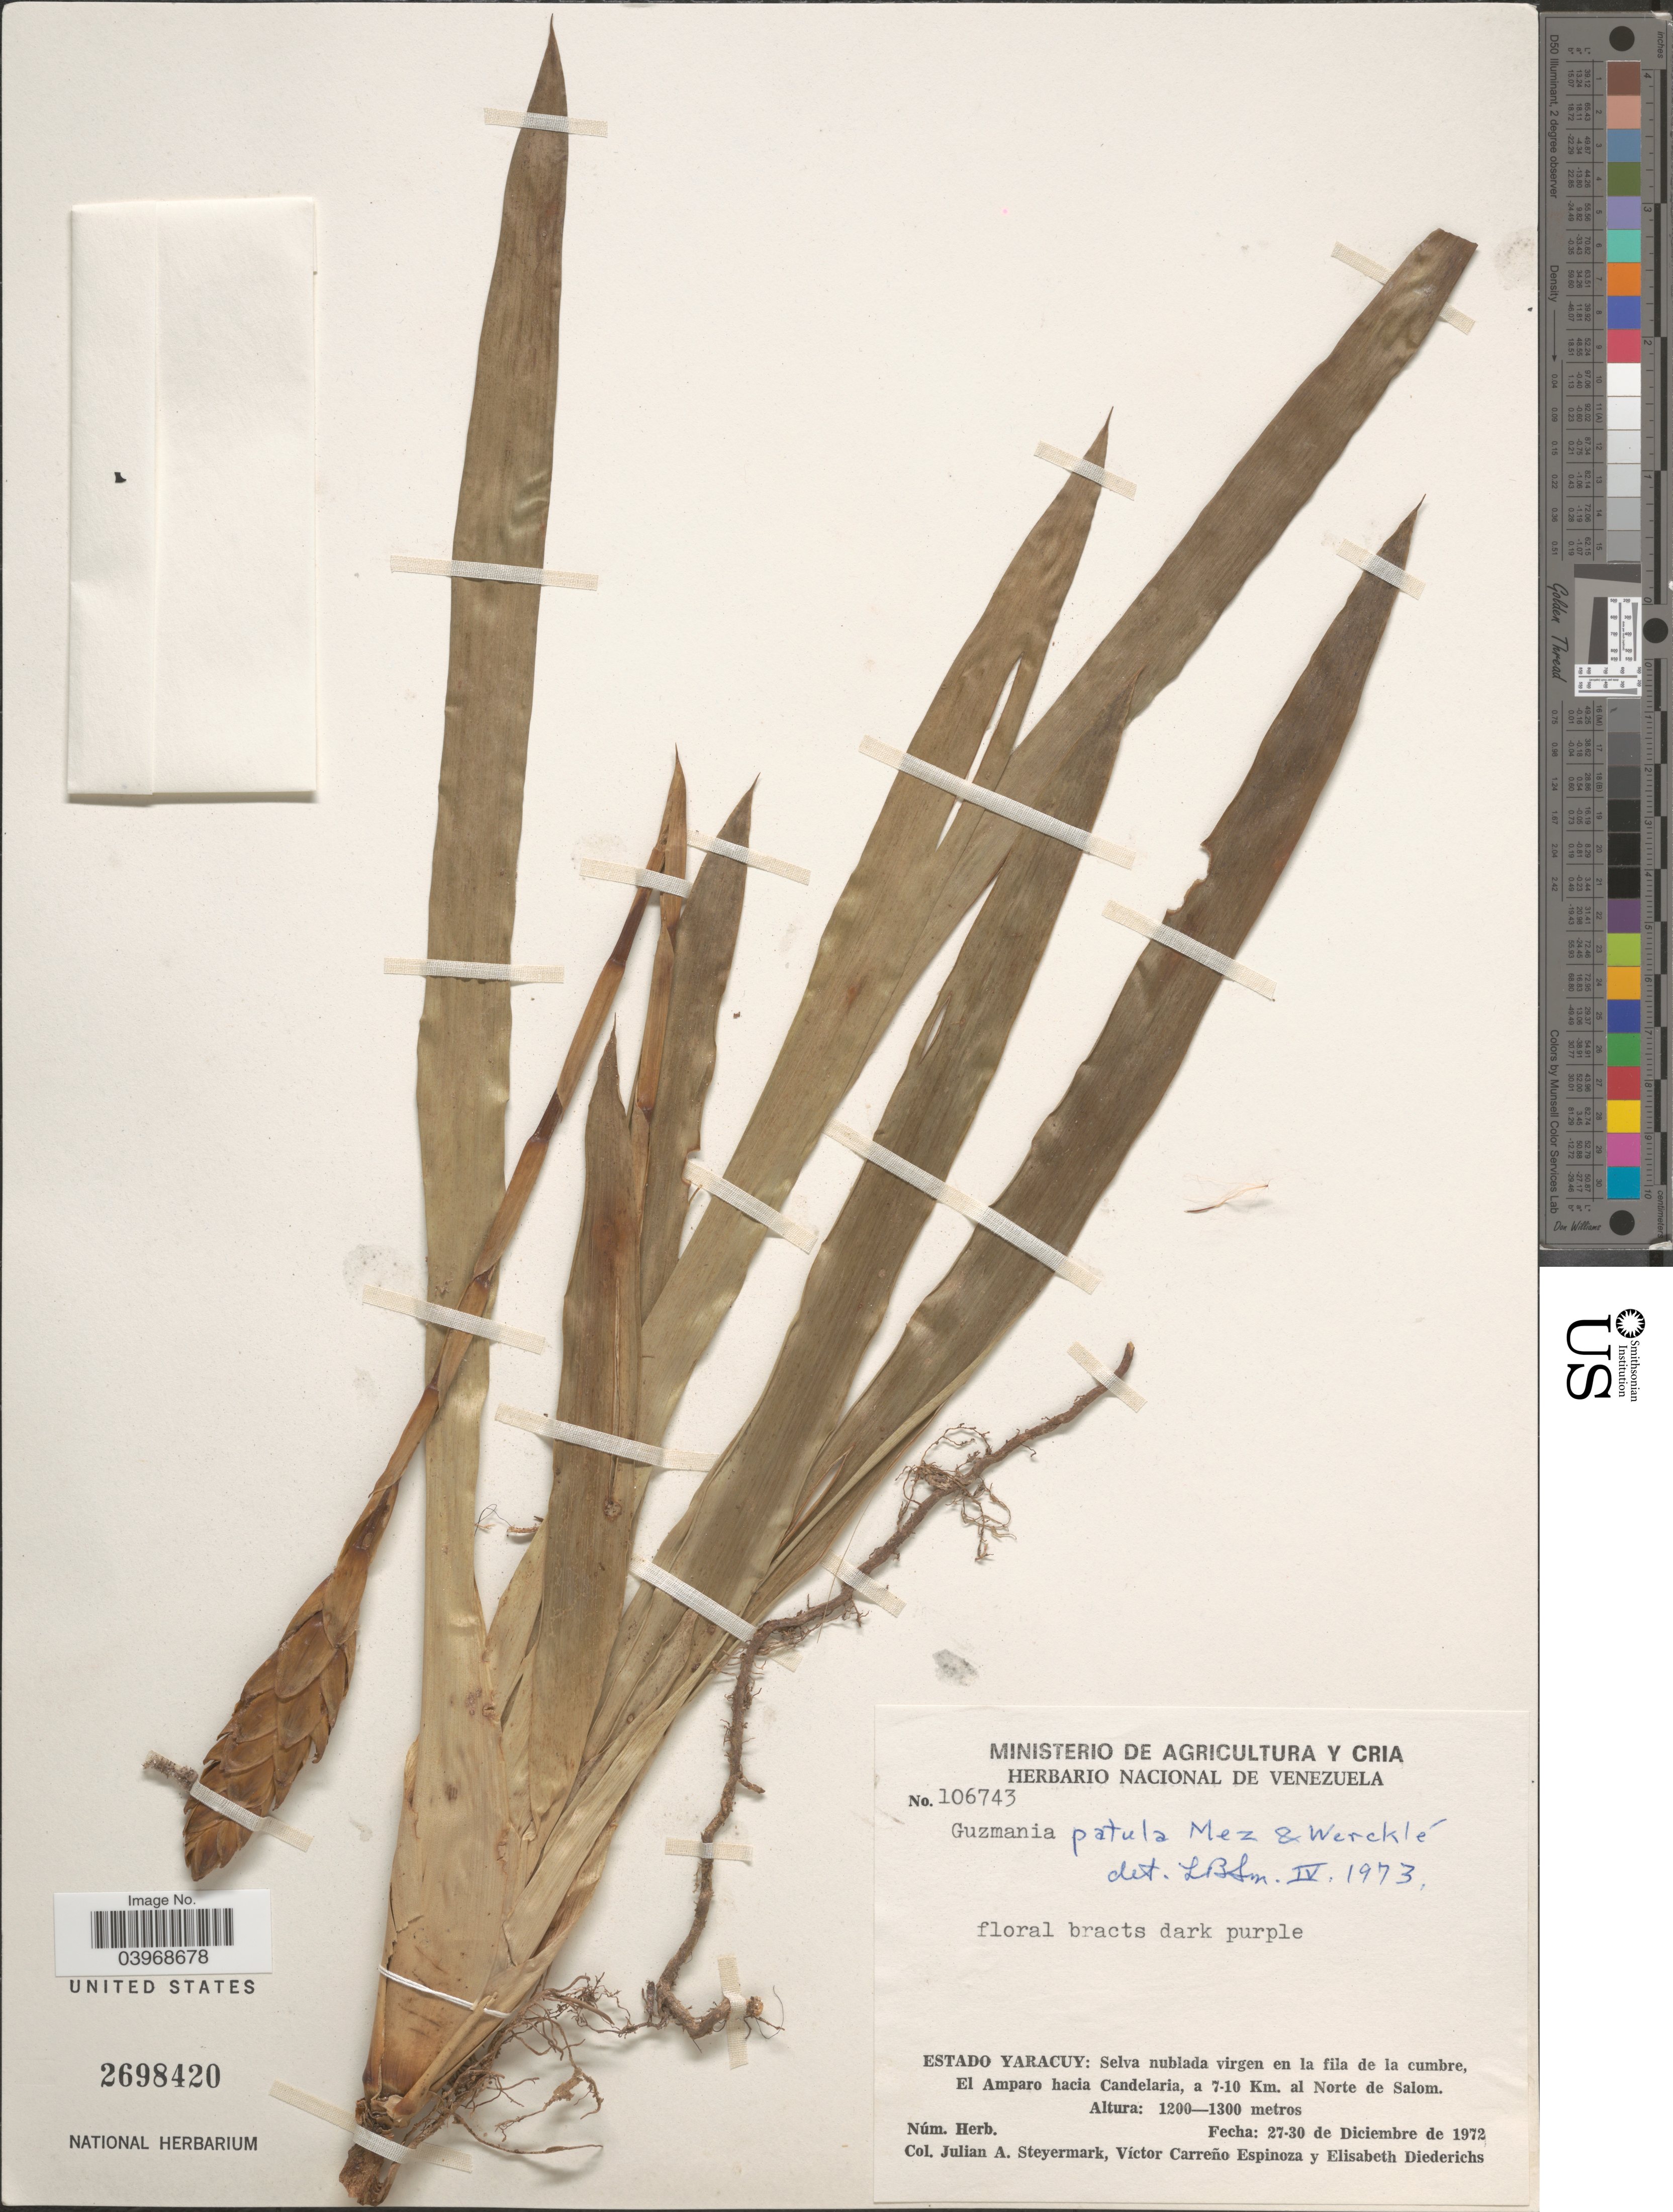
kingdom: Plantae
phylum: Tracheophyta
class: Liliopsida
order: Poales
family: Bromeliaceae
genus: Guzmania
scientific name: Guzmania patula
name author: Mez & Wercklé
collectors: J. Steyermark, V. Carreño E. & E. Diederichs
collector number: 106743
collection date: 1972-12-27/1972-12-30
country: Venezuela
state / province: Yaracuy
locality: Selva nublada virgen en la fila de la cumbre, El Amparo hacia Candelaria, a 7-10 Km. al Norte de Salom.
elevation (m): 1200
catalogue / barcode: US 2698420